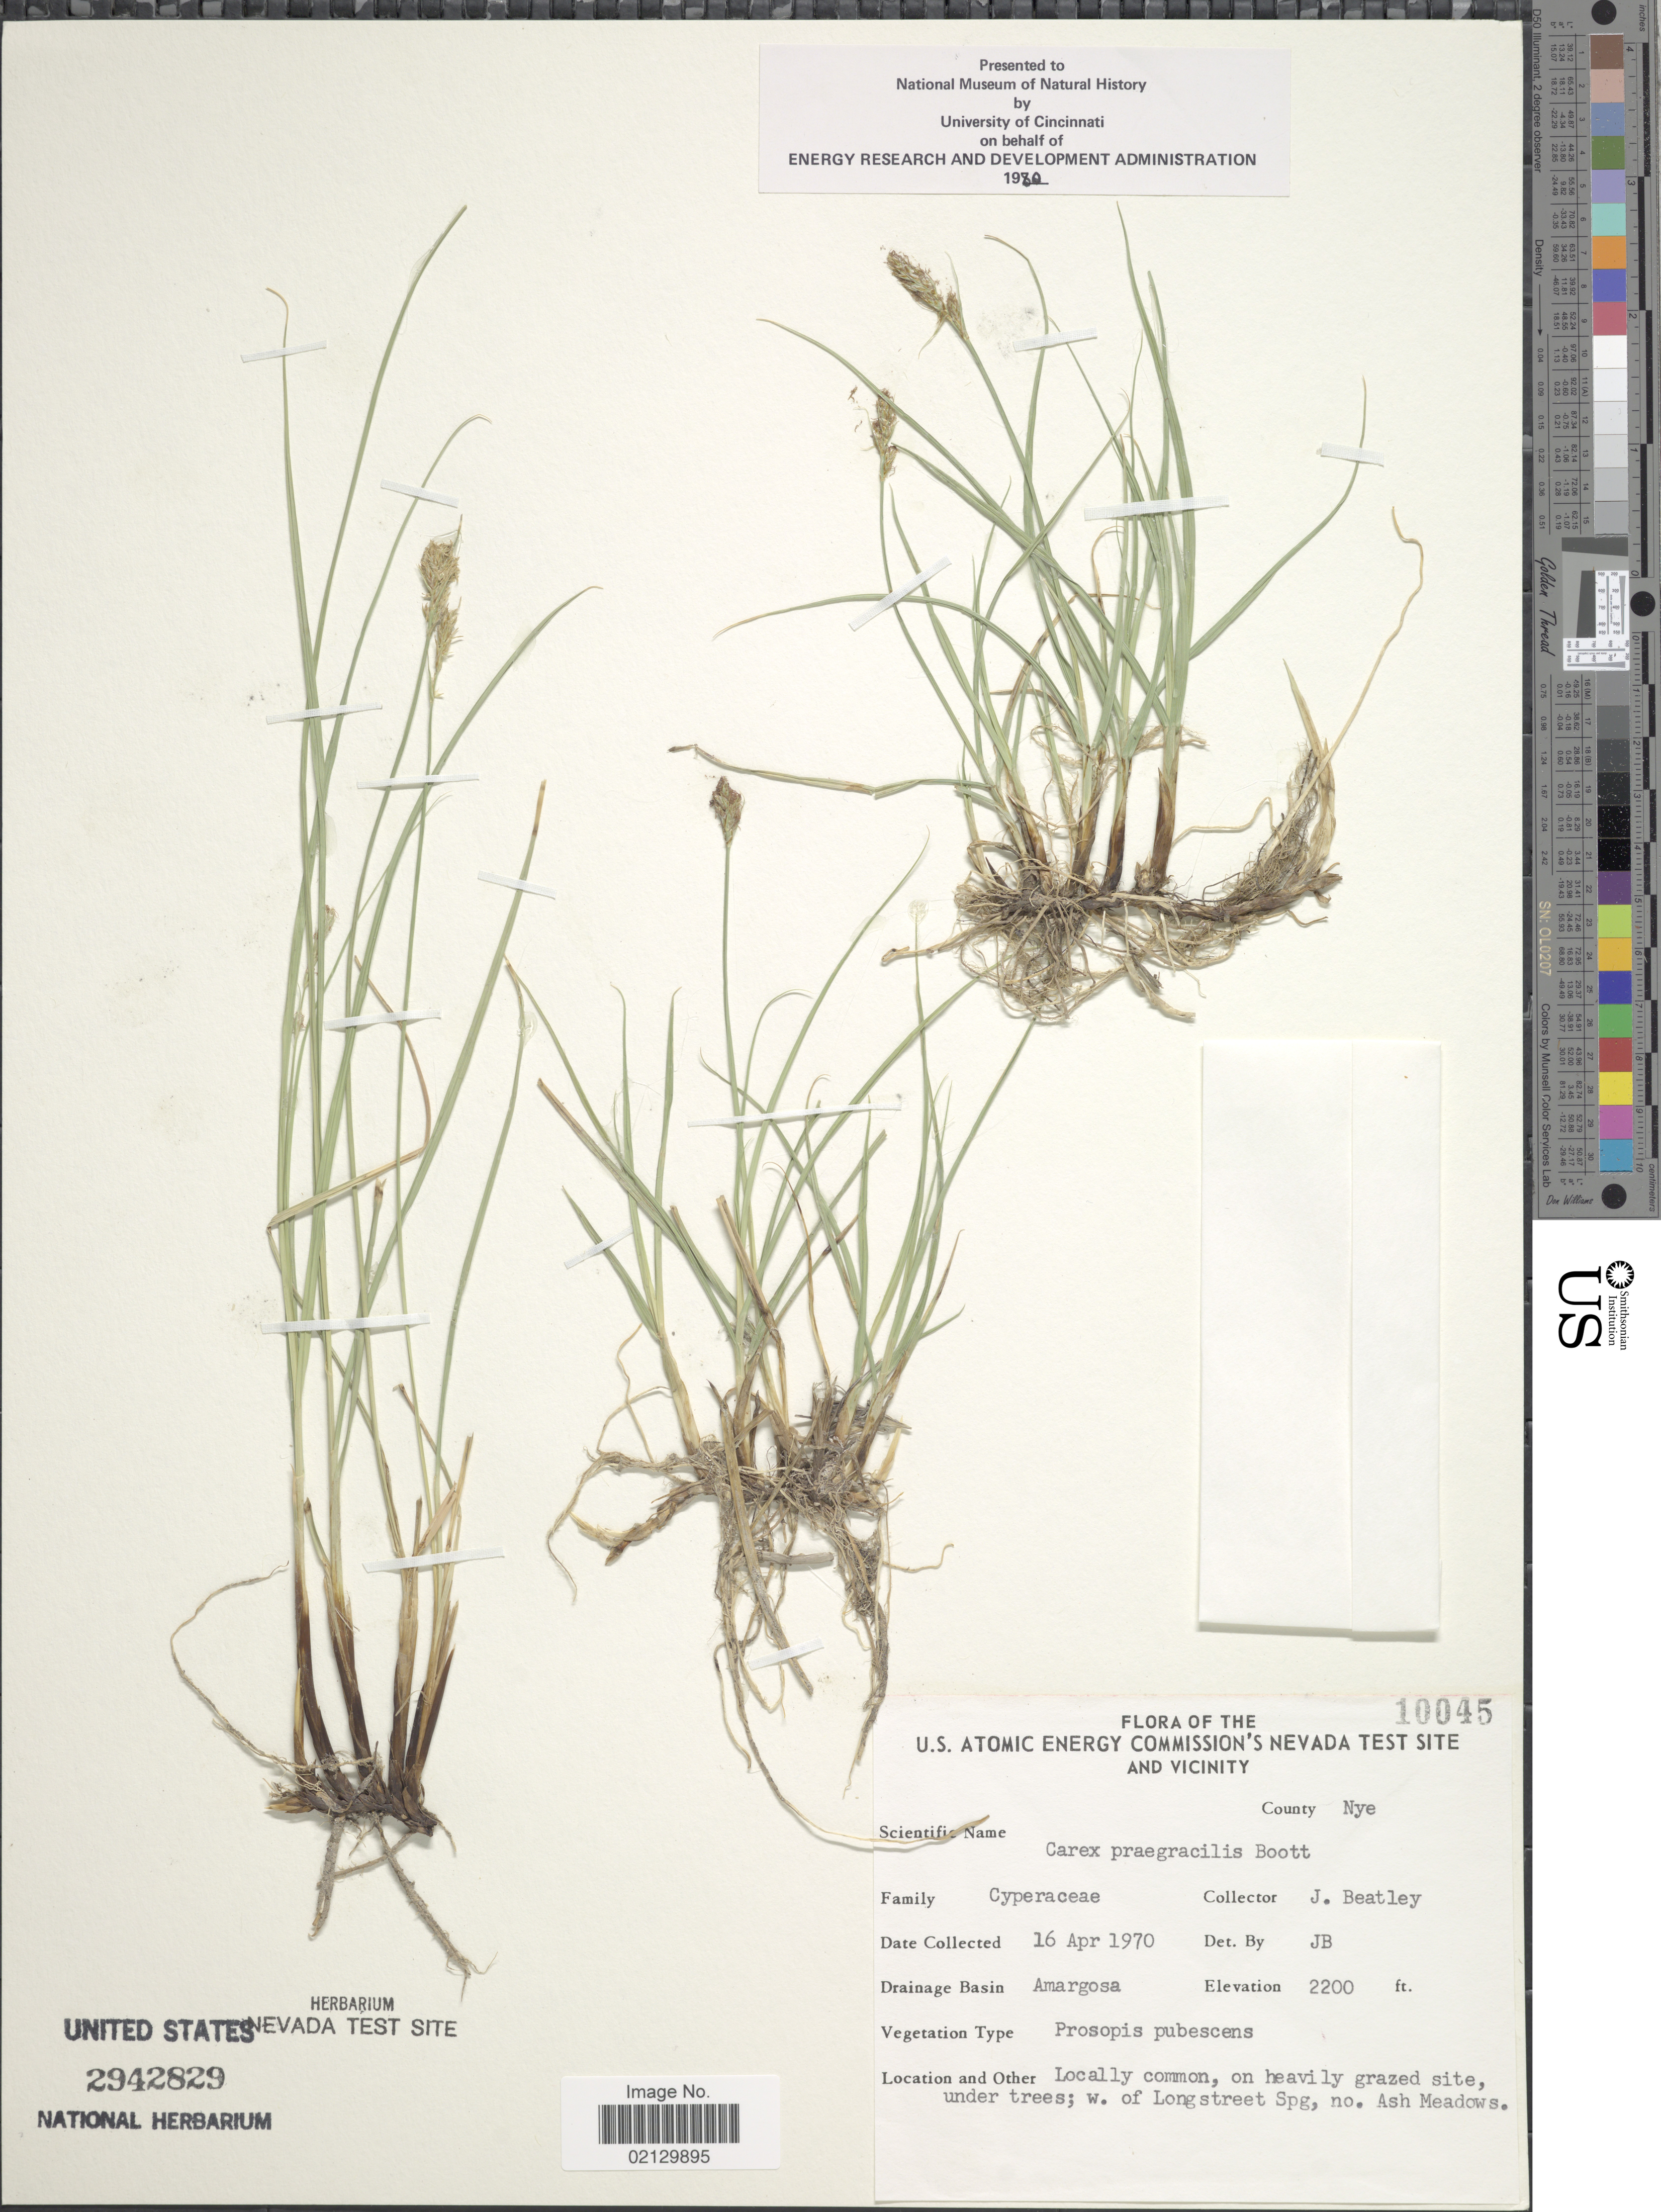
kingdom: Plantae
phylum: Tracheophyta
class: Liliopsida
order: Poales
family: Cyperaceae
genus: Carex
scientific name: Carex praegracilis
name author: W. Boott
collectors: J. C. Beatley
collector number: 10045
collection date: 1970-04-16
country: United States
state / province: Nevada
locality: U.S. Atomic Energy Commission's Nevada Test site and vicinity.County Nye. Amargosa, On heavily grazed site under trees; w. of Longstreet Spg., no. Ash meadows.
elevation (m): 671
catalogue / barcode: US 2942829